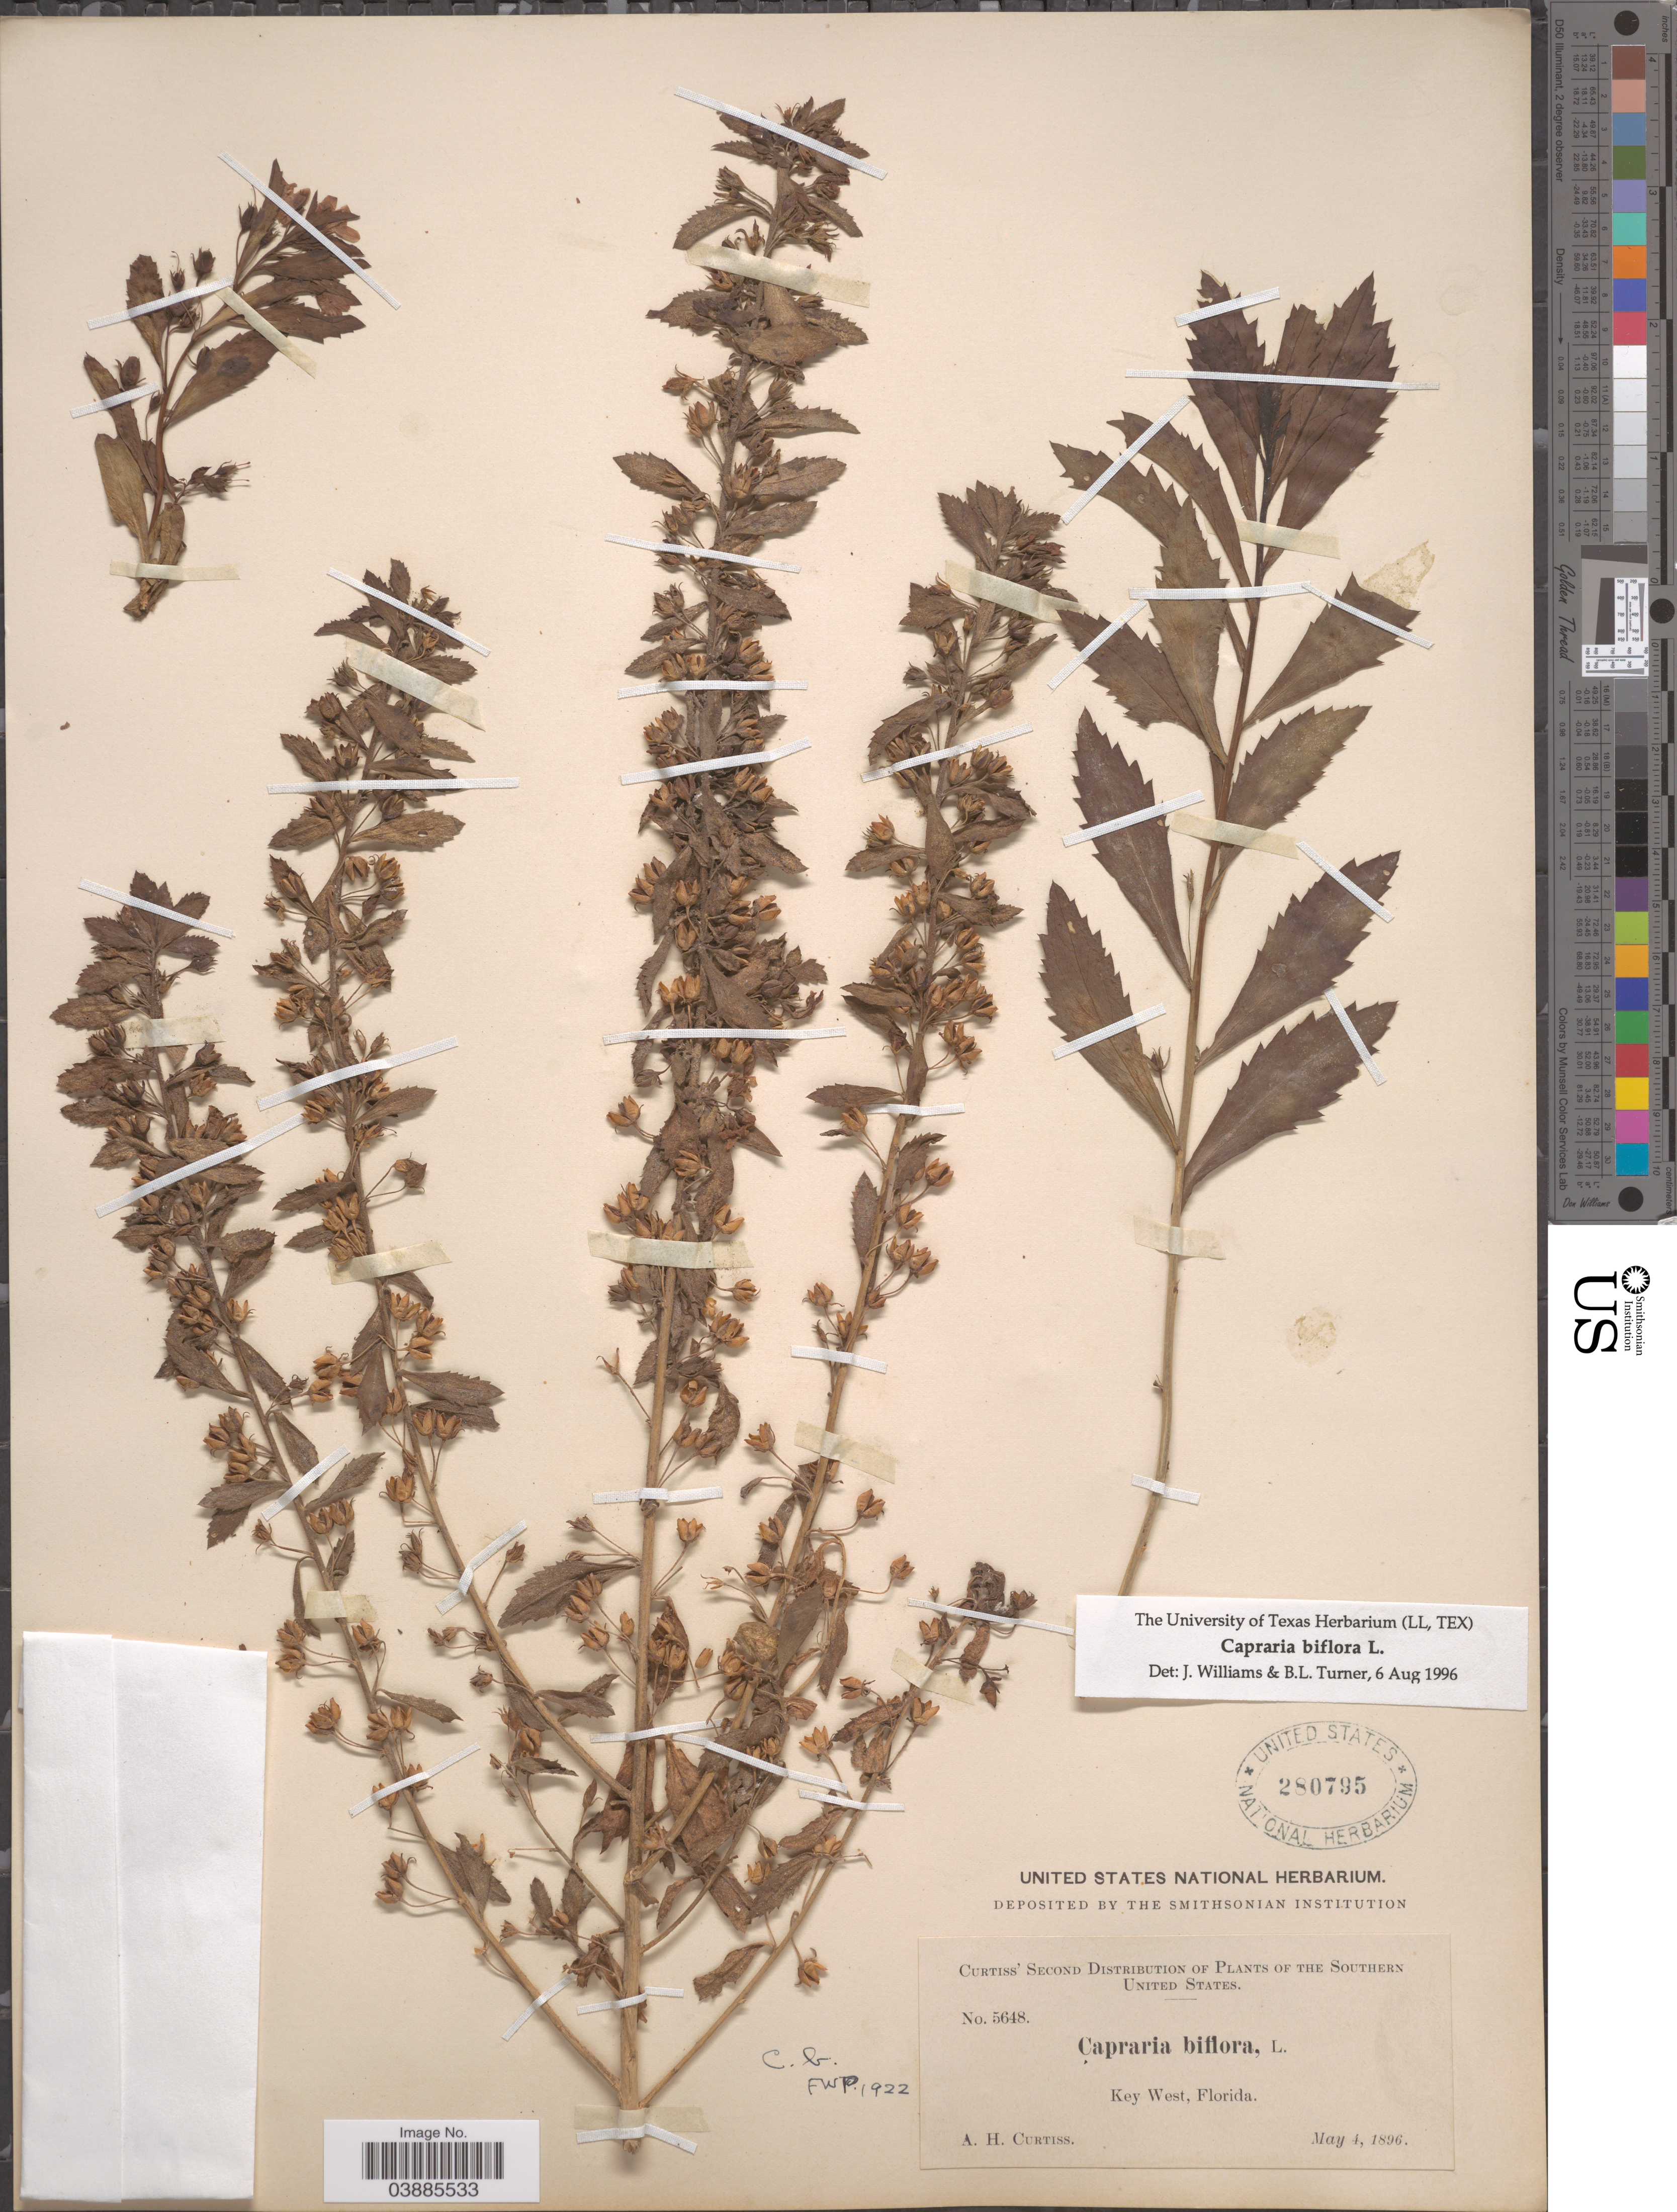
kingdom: Plantae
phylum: Tracheophyta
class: Magnoliopsida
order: Lamiales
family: Scrophulariaceae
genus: Capraria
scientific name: Capraria biflora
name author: L.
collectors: A. H. Curtiss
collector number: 5648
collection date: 1896-05-04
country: United States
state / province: Florida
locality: The Southern United States. Key West.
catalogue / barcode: US 280795